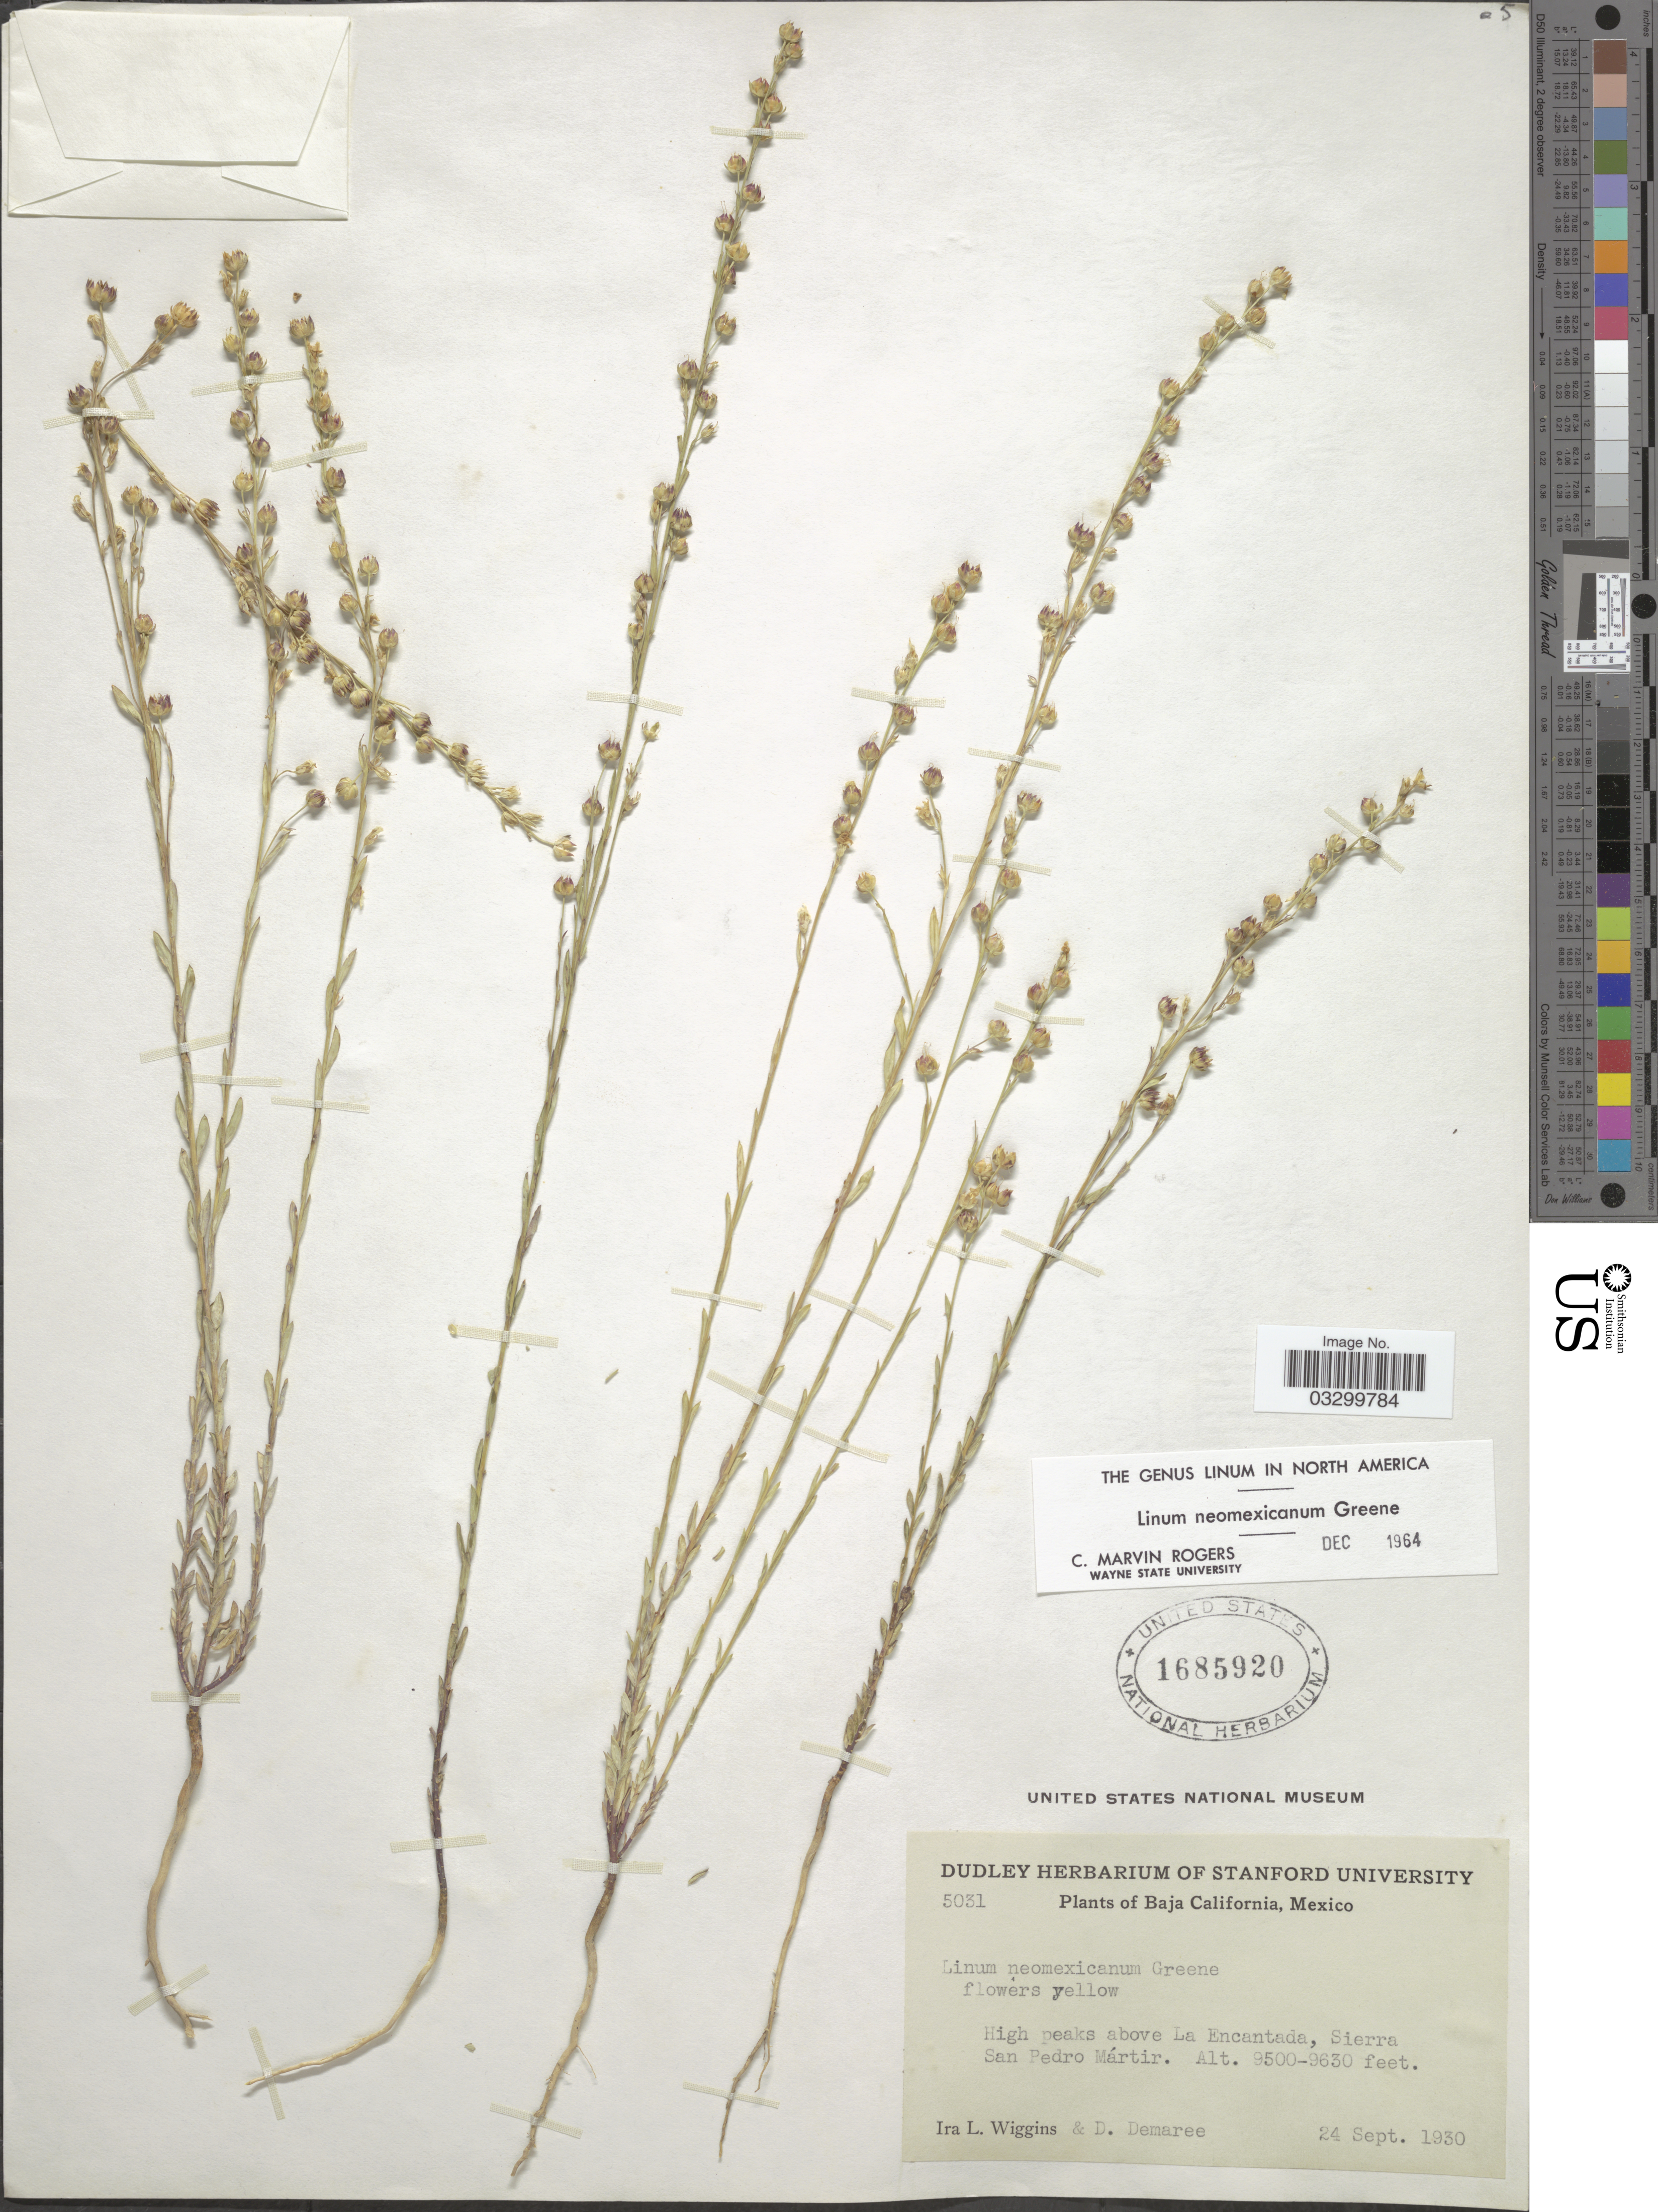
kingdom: Plantae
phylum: Tracheophyta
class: Magnoliopsida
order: Malpighiales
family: Linaceae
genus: Linum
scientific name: Linum neomexicanum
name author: Greene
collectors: I. L. Wiggins & D. Demaree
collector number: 5031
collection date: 1930-09-24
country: Mexico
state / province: Baja California Norte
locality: High peaks above La Encantada, Sierra San Pedro Mártir.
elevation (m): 2896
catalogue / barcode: US 1685920